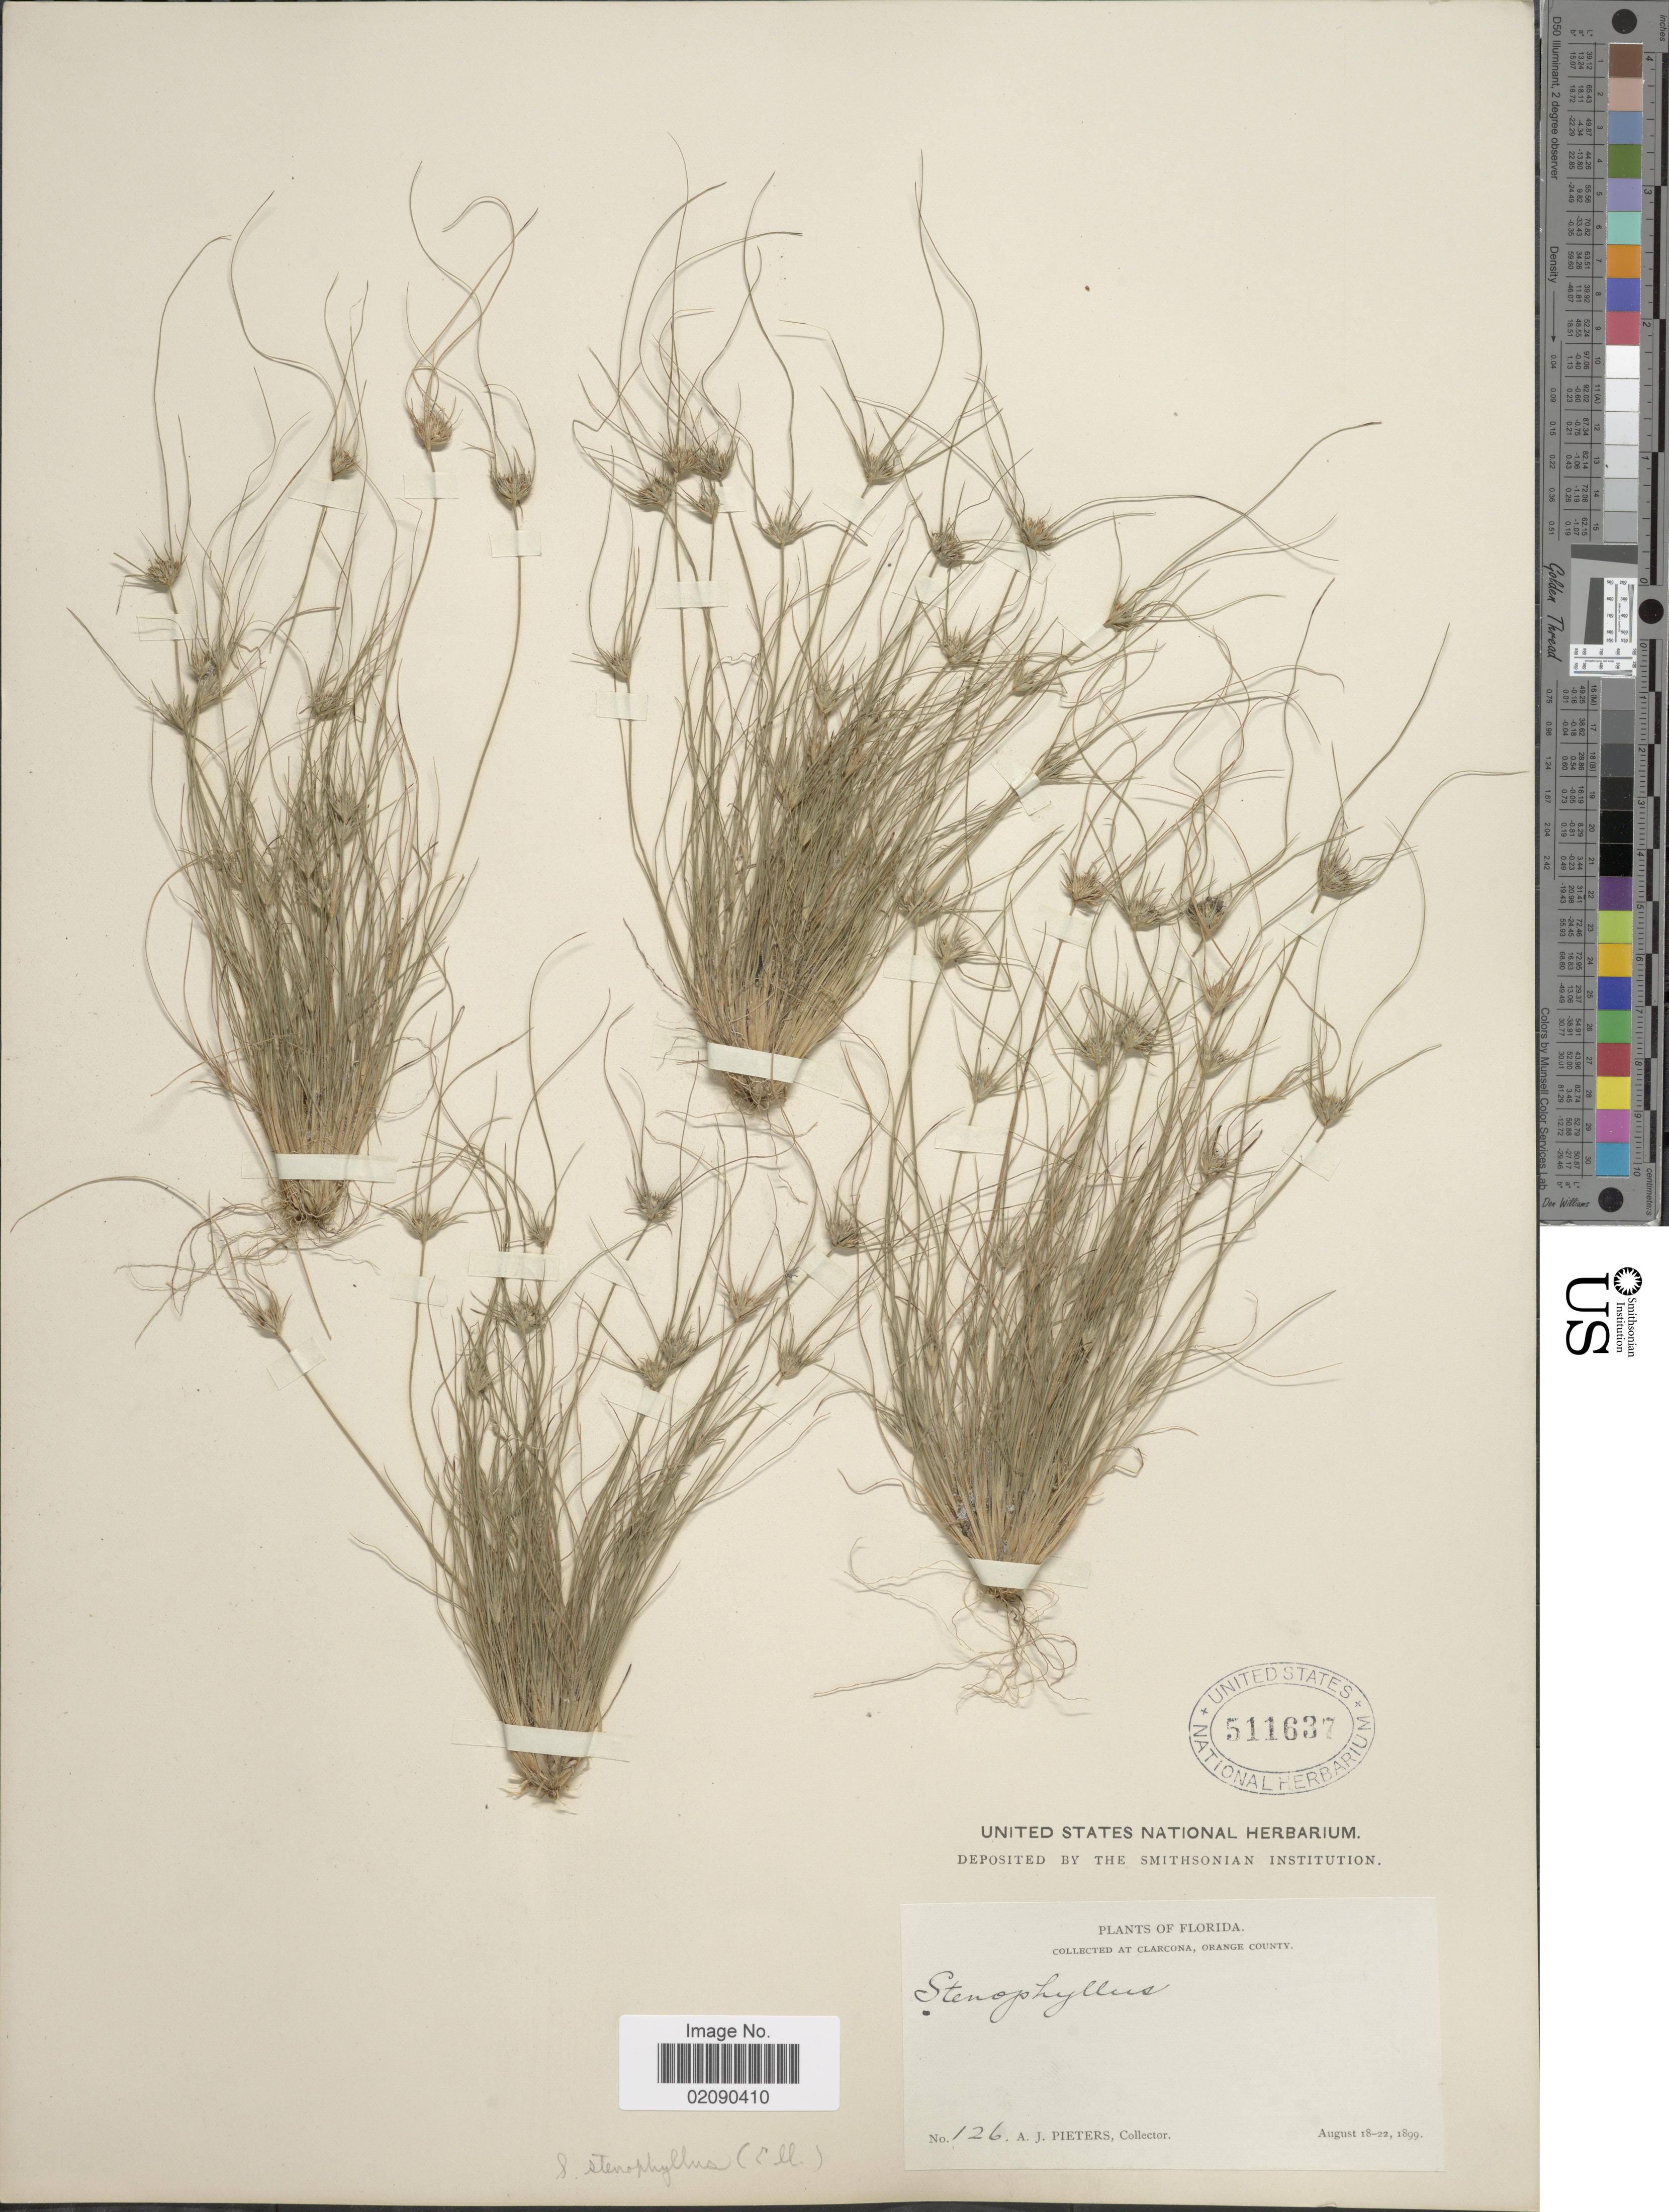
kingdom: Plantae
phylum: Tracheophyta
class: Liliopsida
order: Poales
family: Cyperaceae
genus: Bulbostylis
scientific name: Bulbostylis stenophylla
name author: (Elliott) C.B. Clarke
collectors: A. Pieters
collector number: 126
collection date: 1899-08-18/1899-08-22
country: United States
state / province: Florida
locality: At Clarcona, Orange County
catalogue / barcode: US 511637